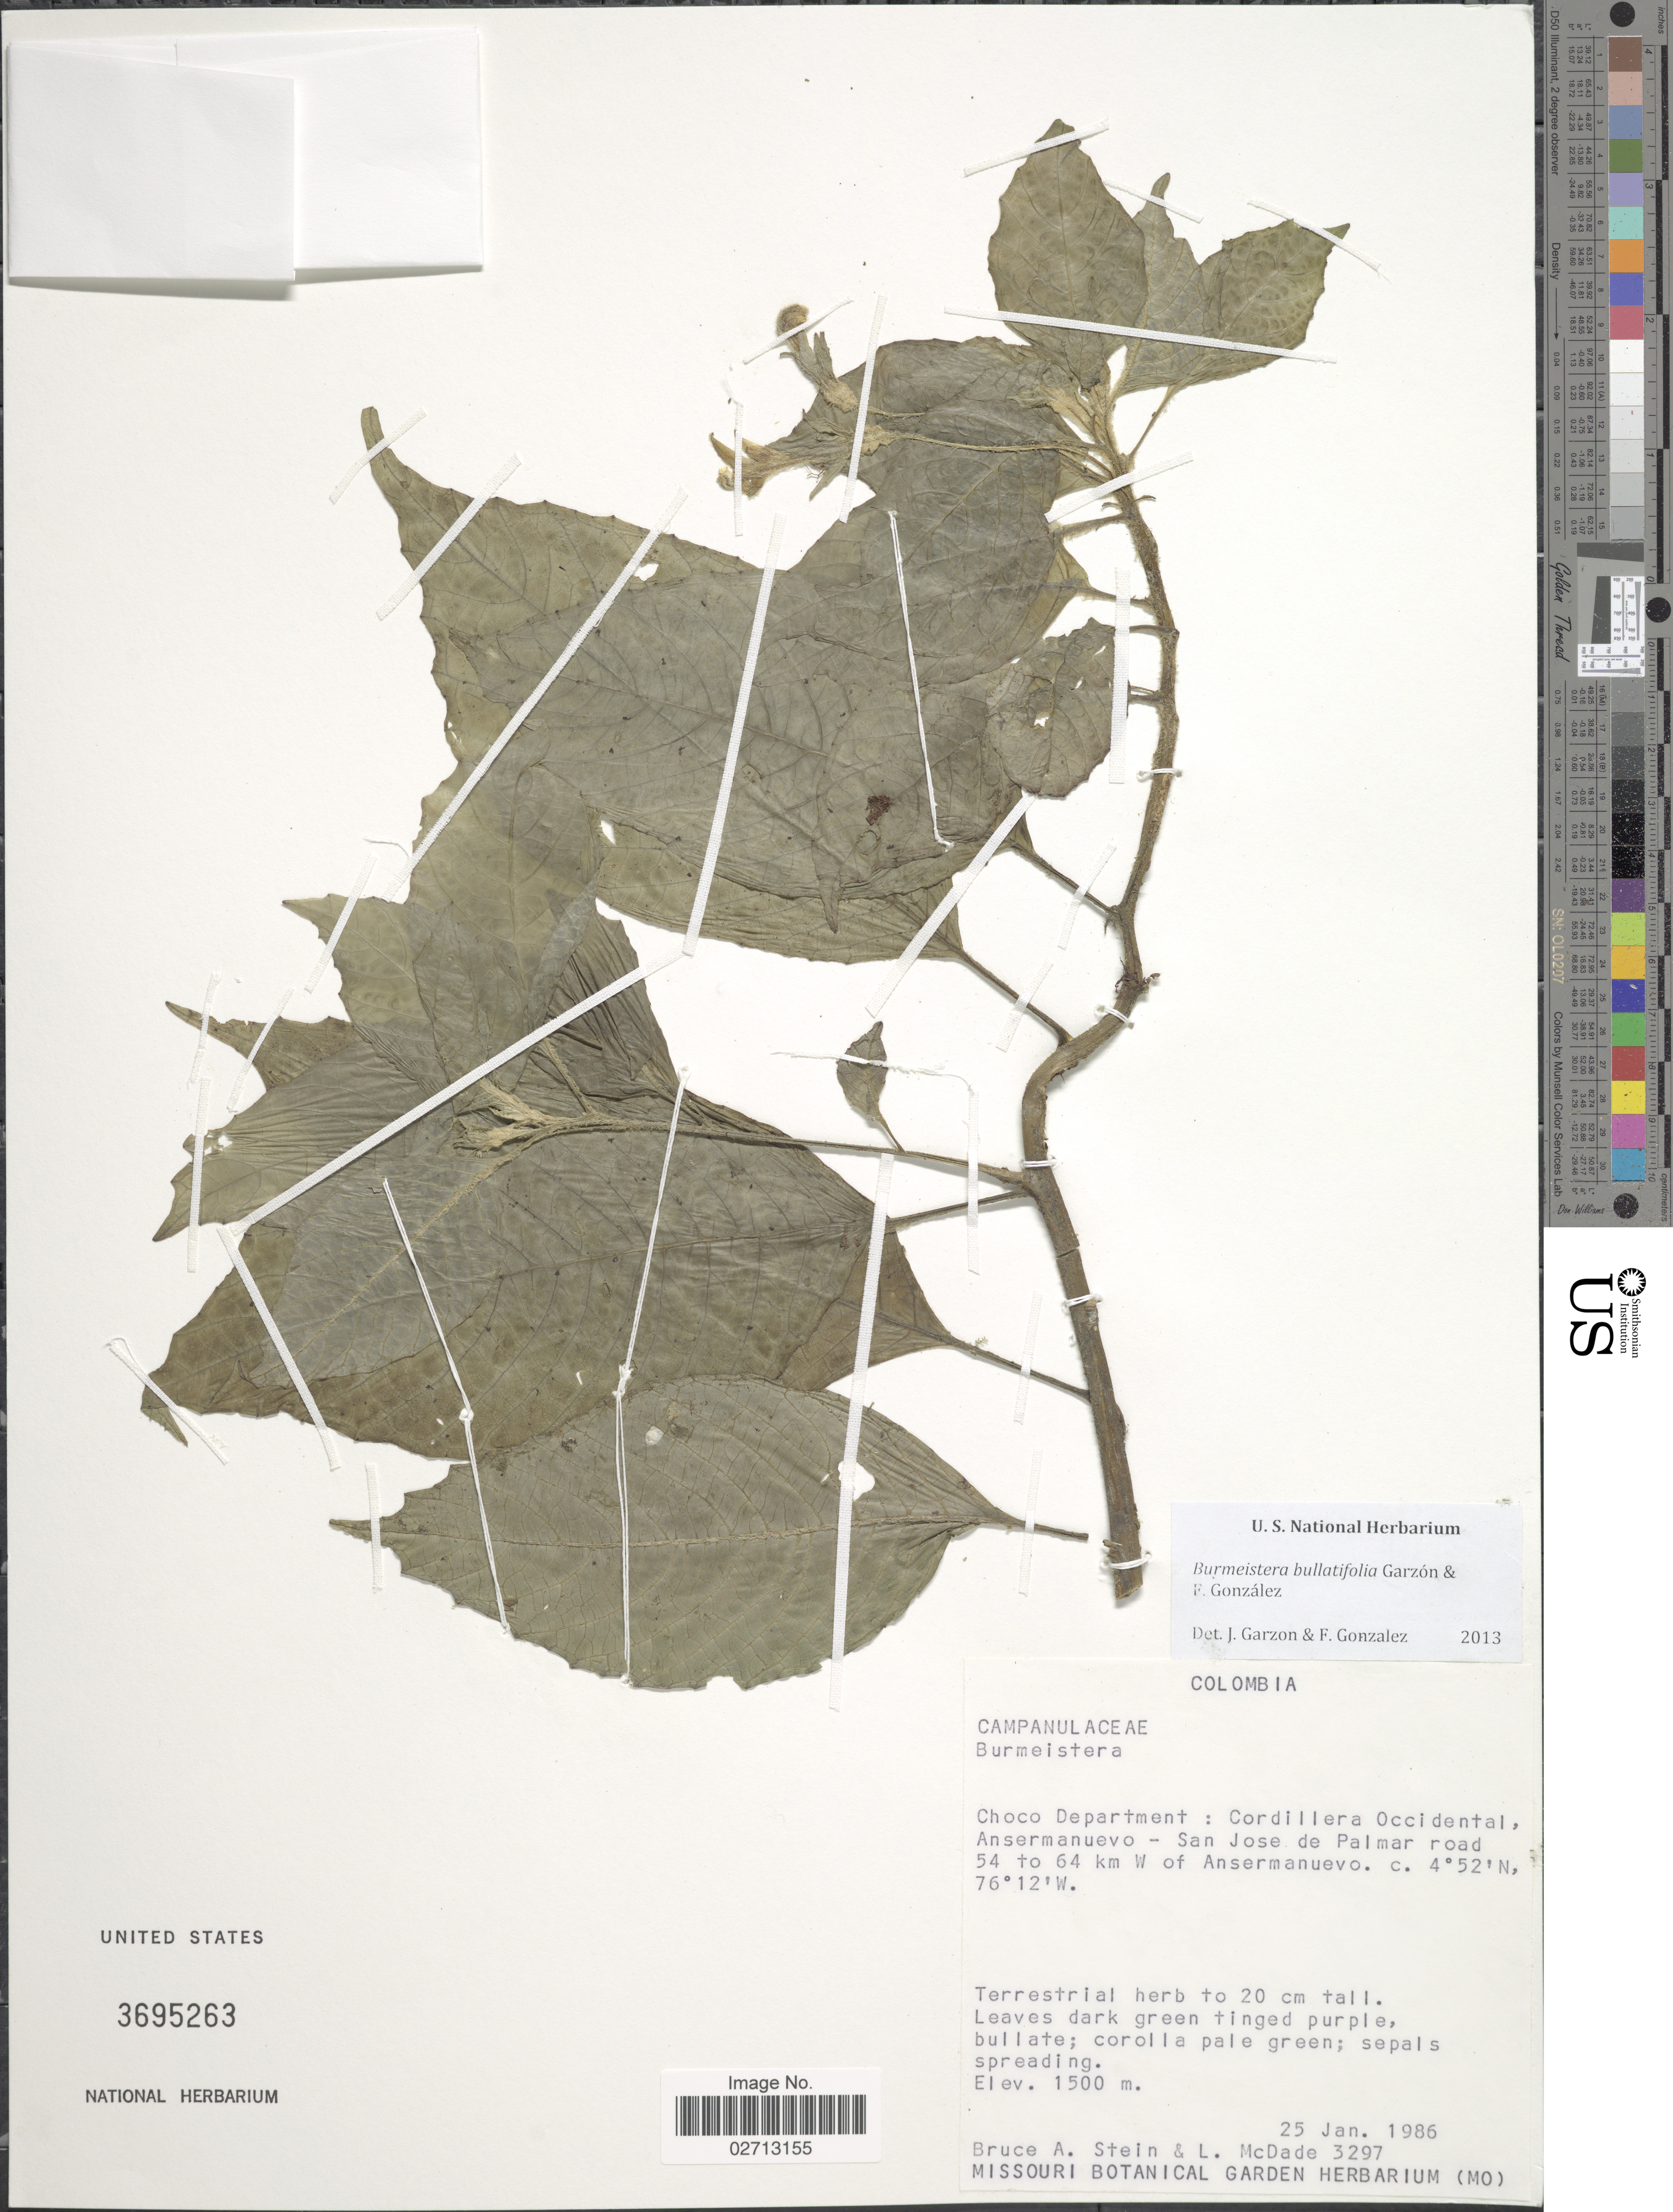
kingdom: Plantae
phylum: Tracheophyta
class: Magnoliopsida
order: Asterales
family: Campanulaceae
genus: Burmeistera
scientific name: Burmeistera bullatifolia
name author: Garzón & F. González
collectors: B. A. Stein & L. McDade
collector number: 3297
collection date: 1986-01-25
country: Colombia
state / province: Chocó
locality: Choco Department: Cordillera Occidental, Ansermanuevo - San Jose de Palmar road 54 to 64 km W of Ansermanuevo.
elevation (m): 1500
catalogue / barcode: US 3695263